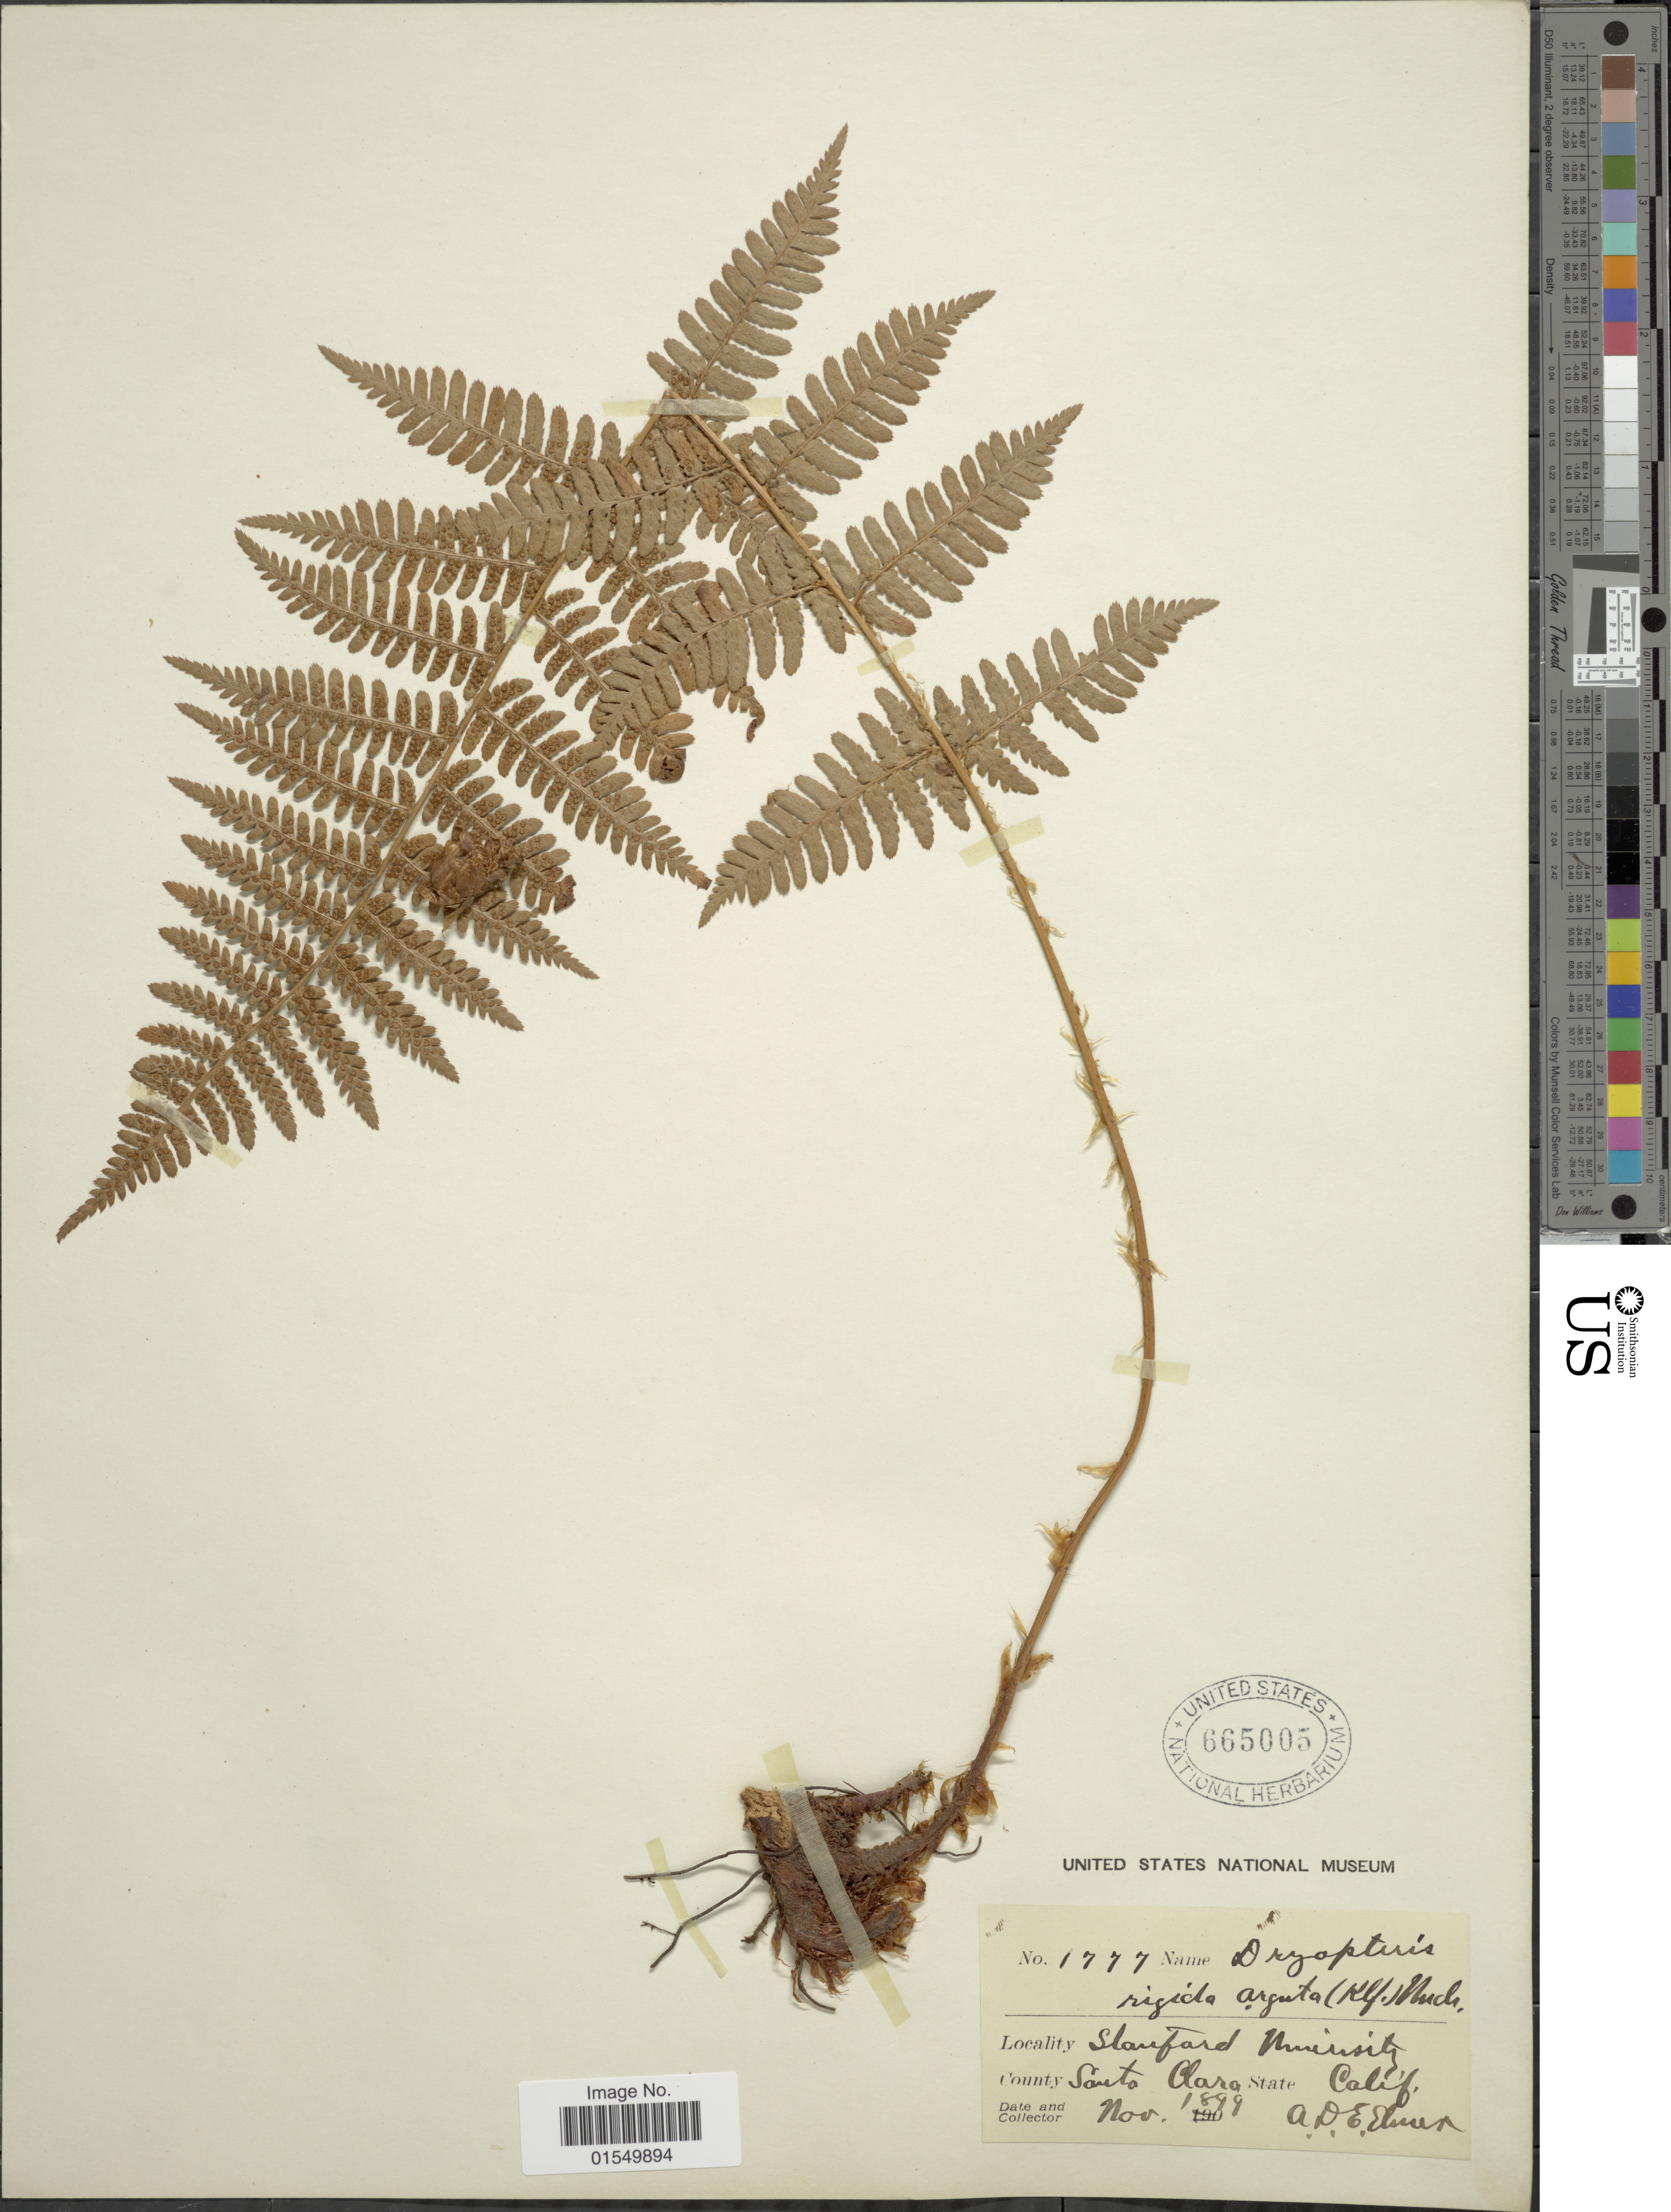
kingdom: Plantae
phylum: Tracheophyta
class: Polypodiopsida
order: Polypodiales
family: Dryopteridaceae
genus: Dryopteris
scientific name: Dryopteris arguta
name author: (Kaulf.) Maxon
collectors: A. D. E. Elmer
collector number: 1777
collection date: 1899-11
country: United States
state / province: California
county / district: Santa Clara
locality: Stanford University, County Santa Clara, State Calif.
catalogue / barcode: US 665005